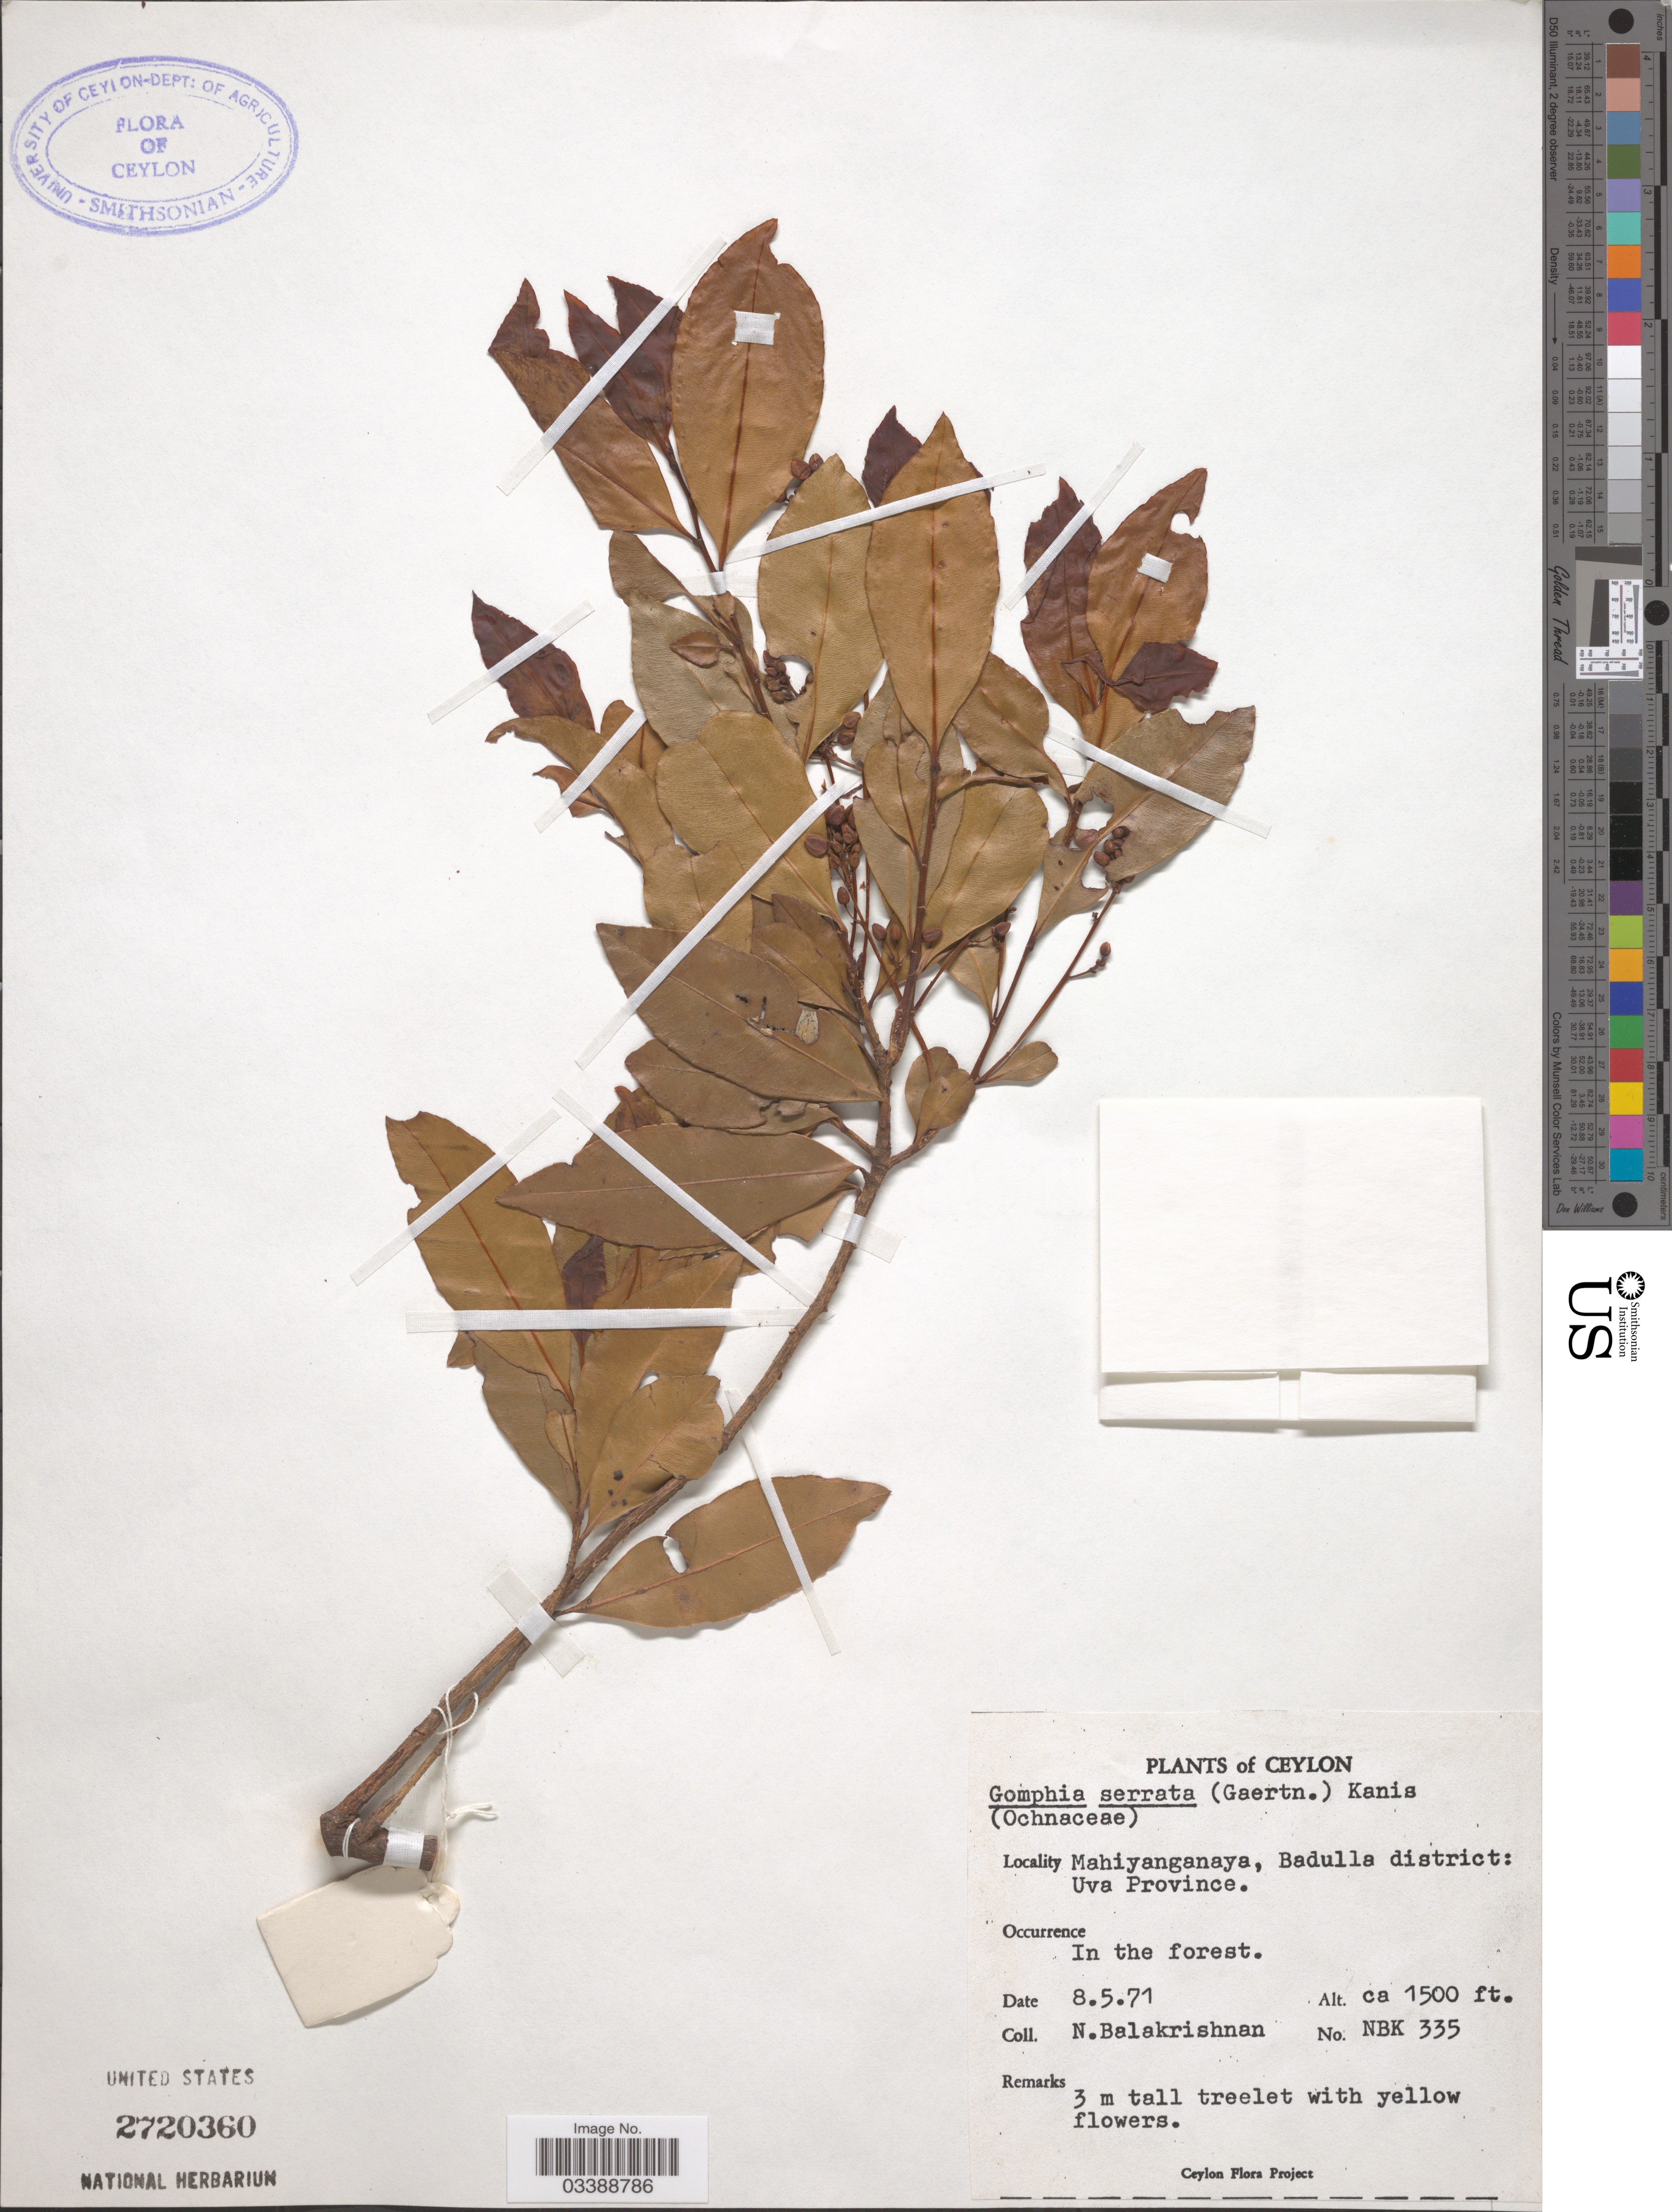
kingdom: Plantae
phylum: Tracheophyta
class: Magnoliopsida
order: Malpighiales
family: Ochnaceae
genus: Campylospermum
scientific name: Campylospermum serratum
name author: (Gaertn.) Bittrich & M.C.E. Amaral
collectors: N. Balakrishnan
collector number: NBK 335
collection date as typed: Transcribed d/m/y: 8/5/71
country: Sri Lanka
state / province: Uva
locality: Ceylon. Mahiyanganaya, Badulla district.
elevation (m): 1500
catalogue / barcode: US 2720360